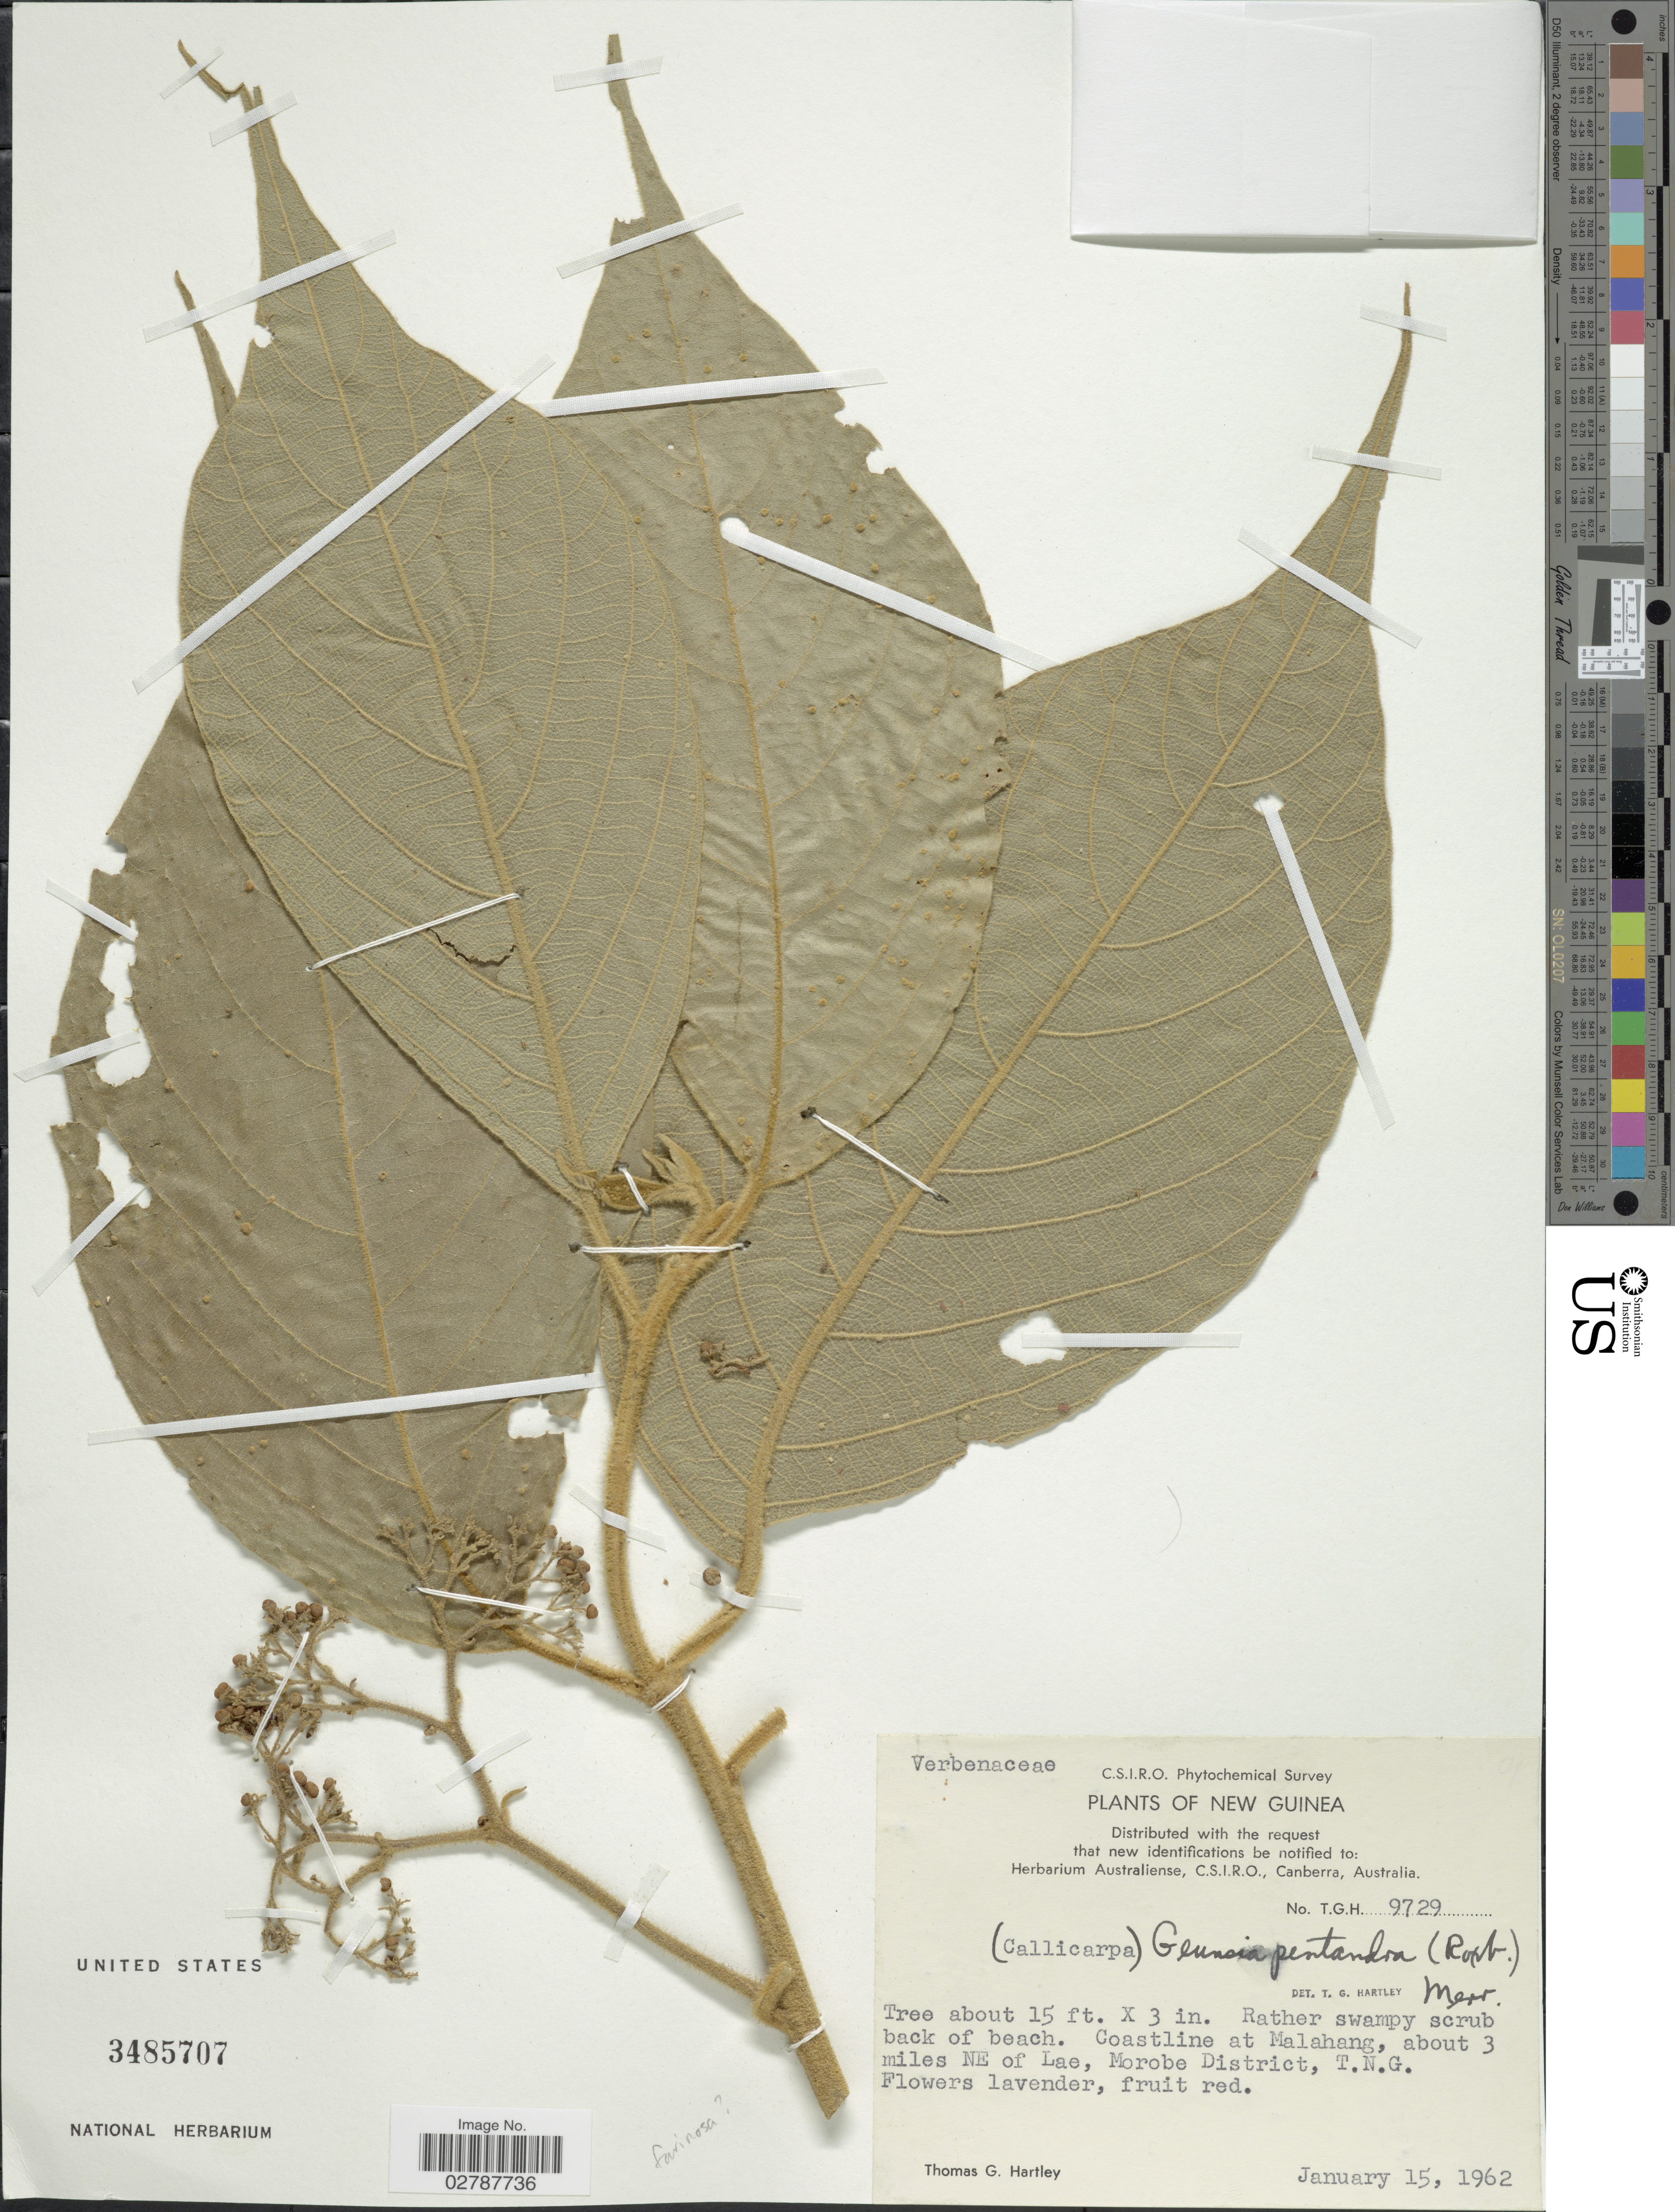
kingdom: Plantae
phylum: Tracheophyta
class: Magnoliopsida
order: Lamiales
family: Lamiaceae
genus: Callicarpa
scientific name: Callicarpa farinosa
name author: Roxb. ex C.B. Clarke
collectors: T. G. Hartley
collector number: TGH9729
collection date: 1962-01-15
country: Papua New Guinea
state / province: Morobe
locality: New Guinea. Coastline at Malahang, about 3 miles NE of Lae, Morobe District, T.N.G.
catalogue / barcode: US 3485707